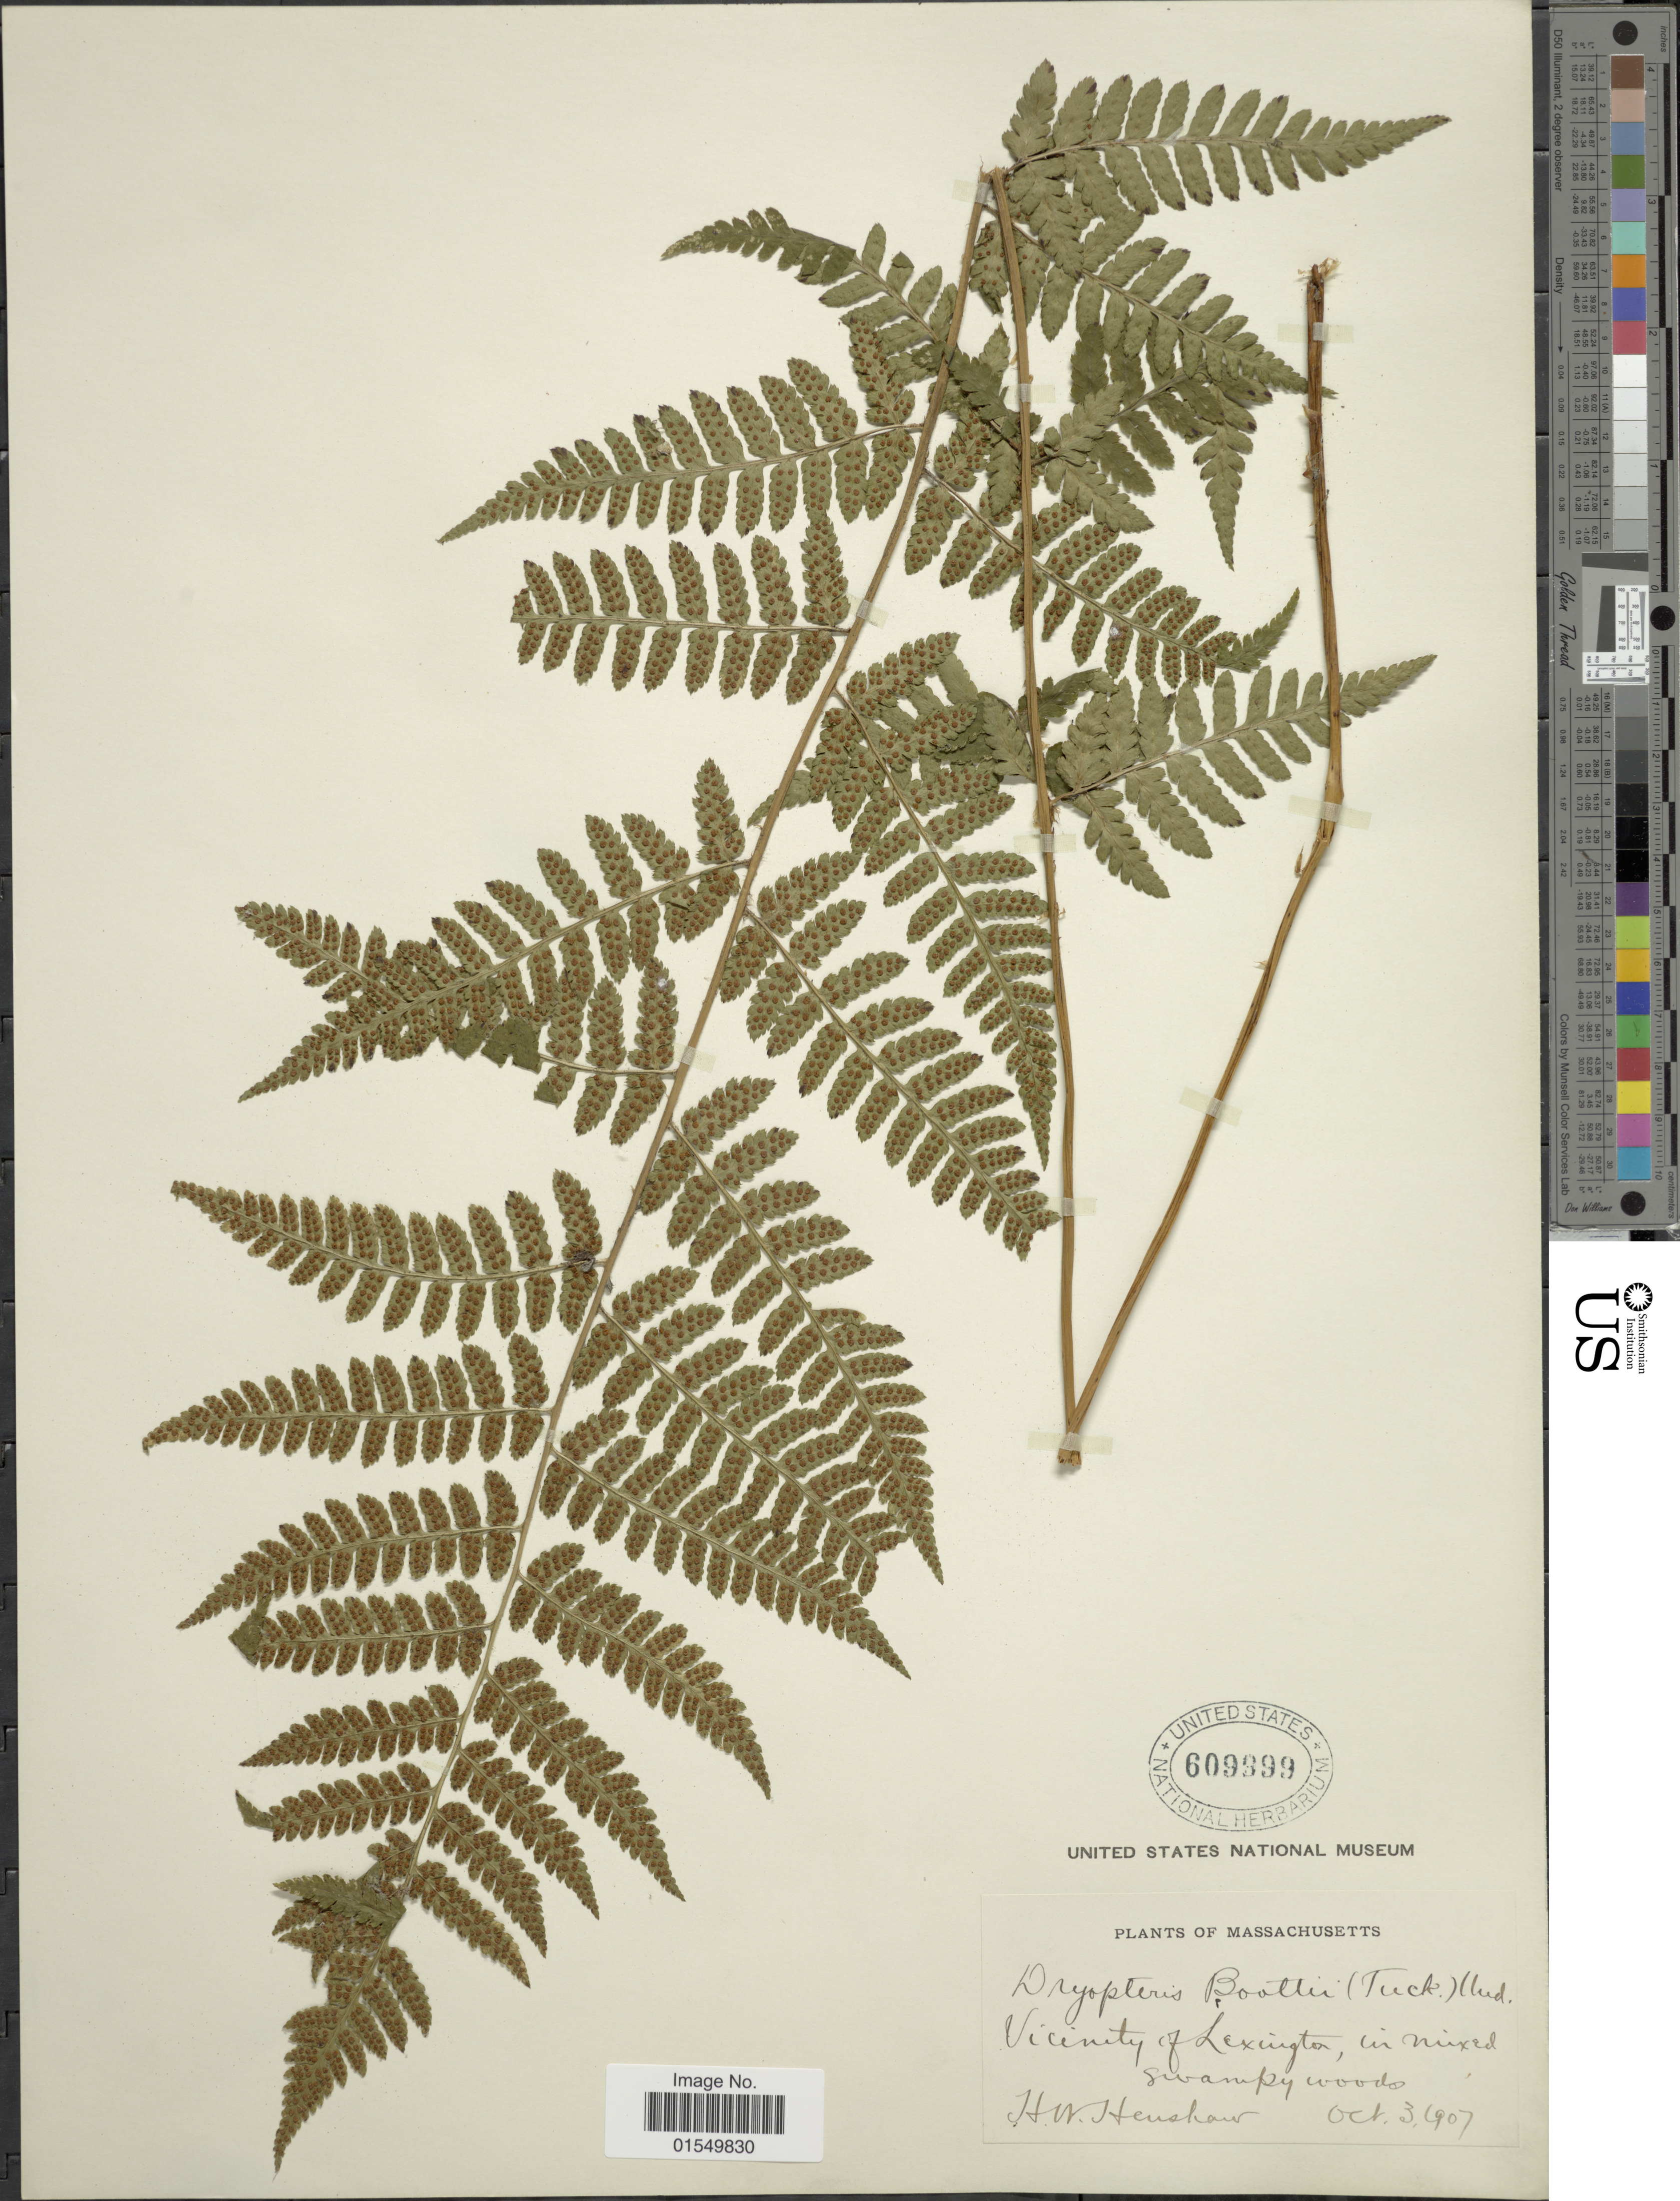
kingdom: Plantae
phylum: Tracheophyta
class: Polypodiopsida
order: Polypodiales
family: Dryopteridaceae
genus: Dryopteris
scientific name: Dryopteris x boottii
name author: Underw.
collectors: H. Henshaw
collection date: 1907-10-03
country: United States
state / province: Massachusetts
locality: Vicinity of Lexington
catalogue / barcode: US 609899